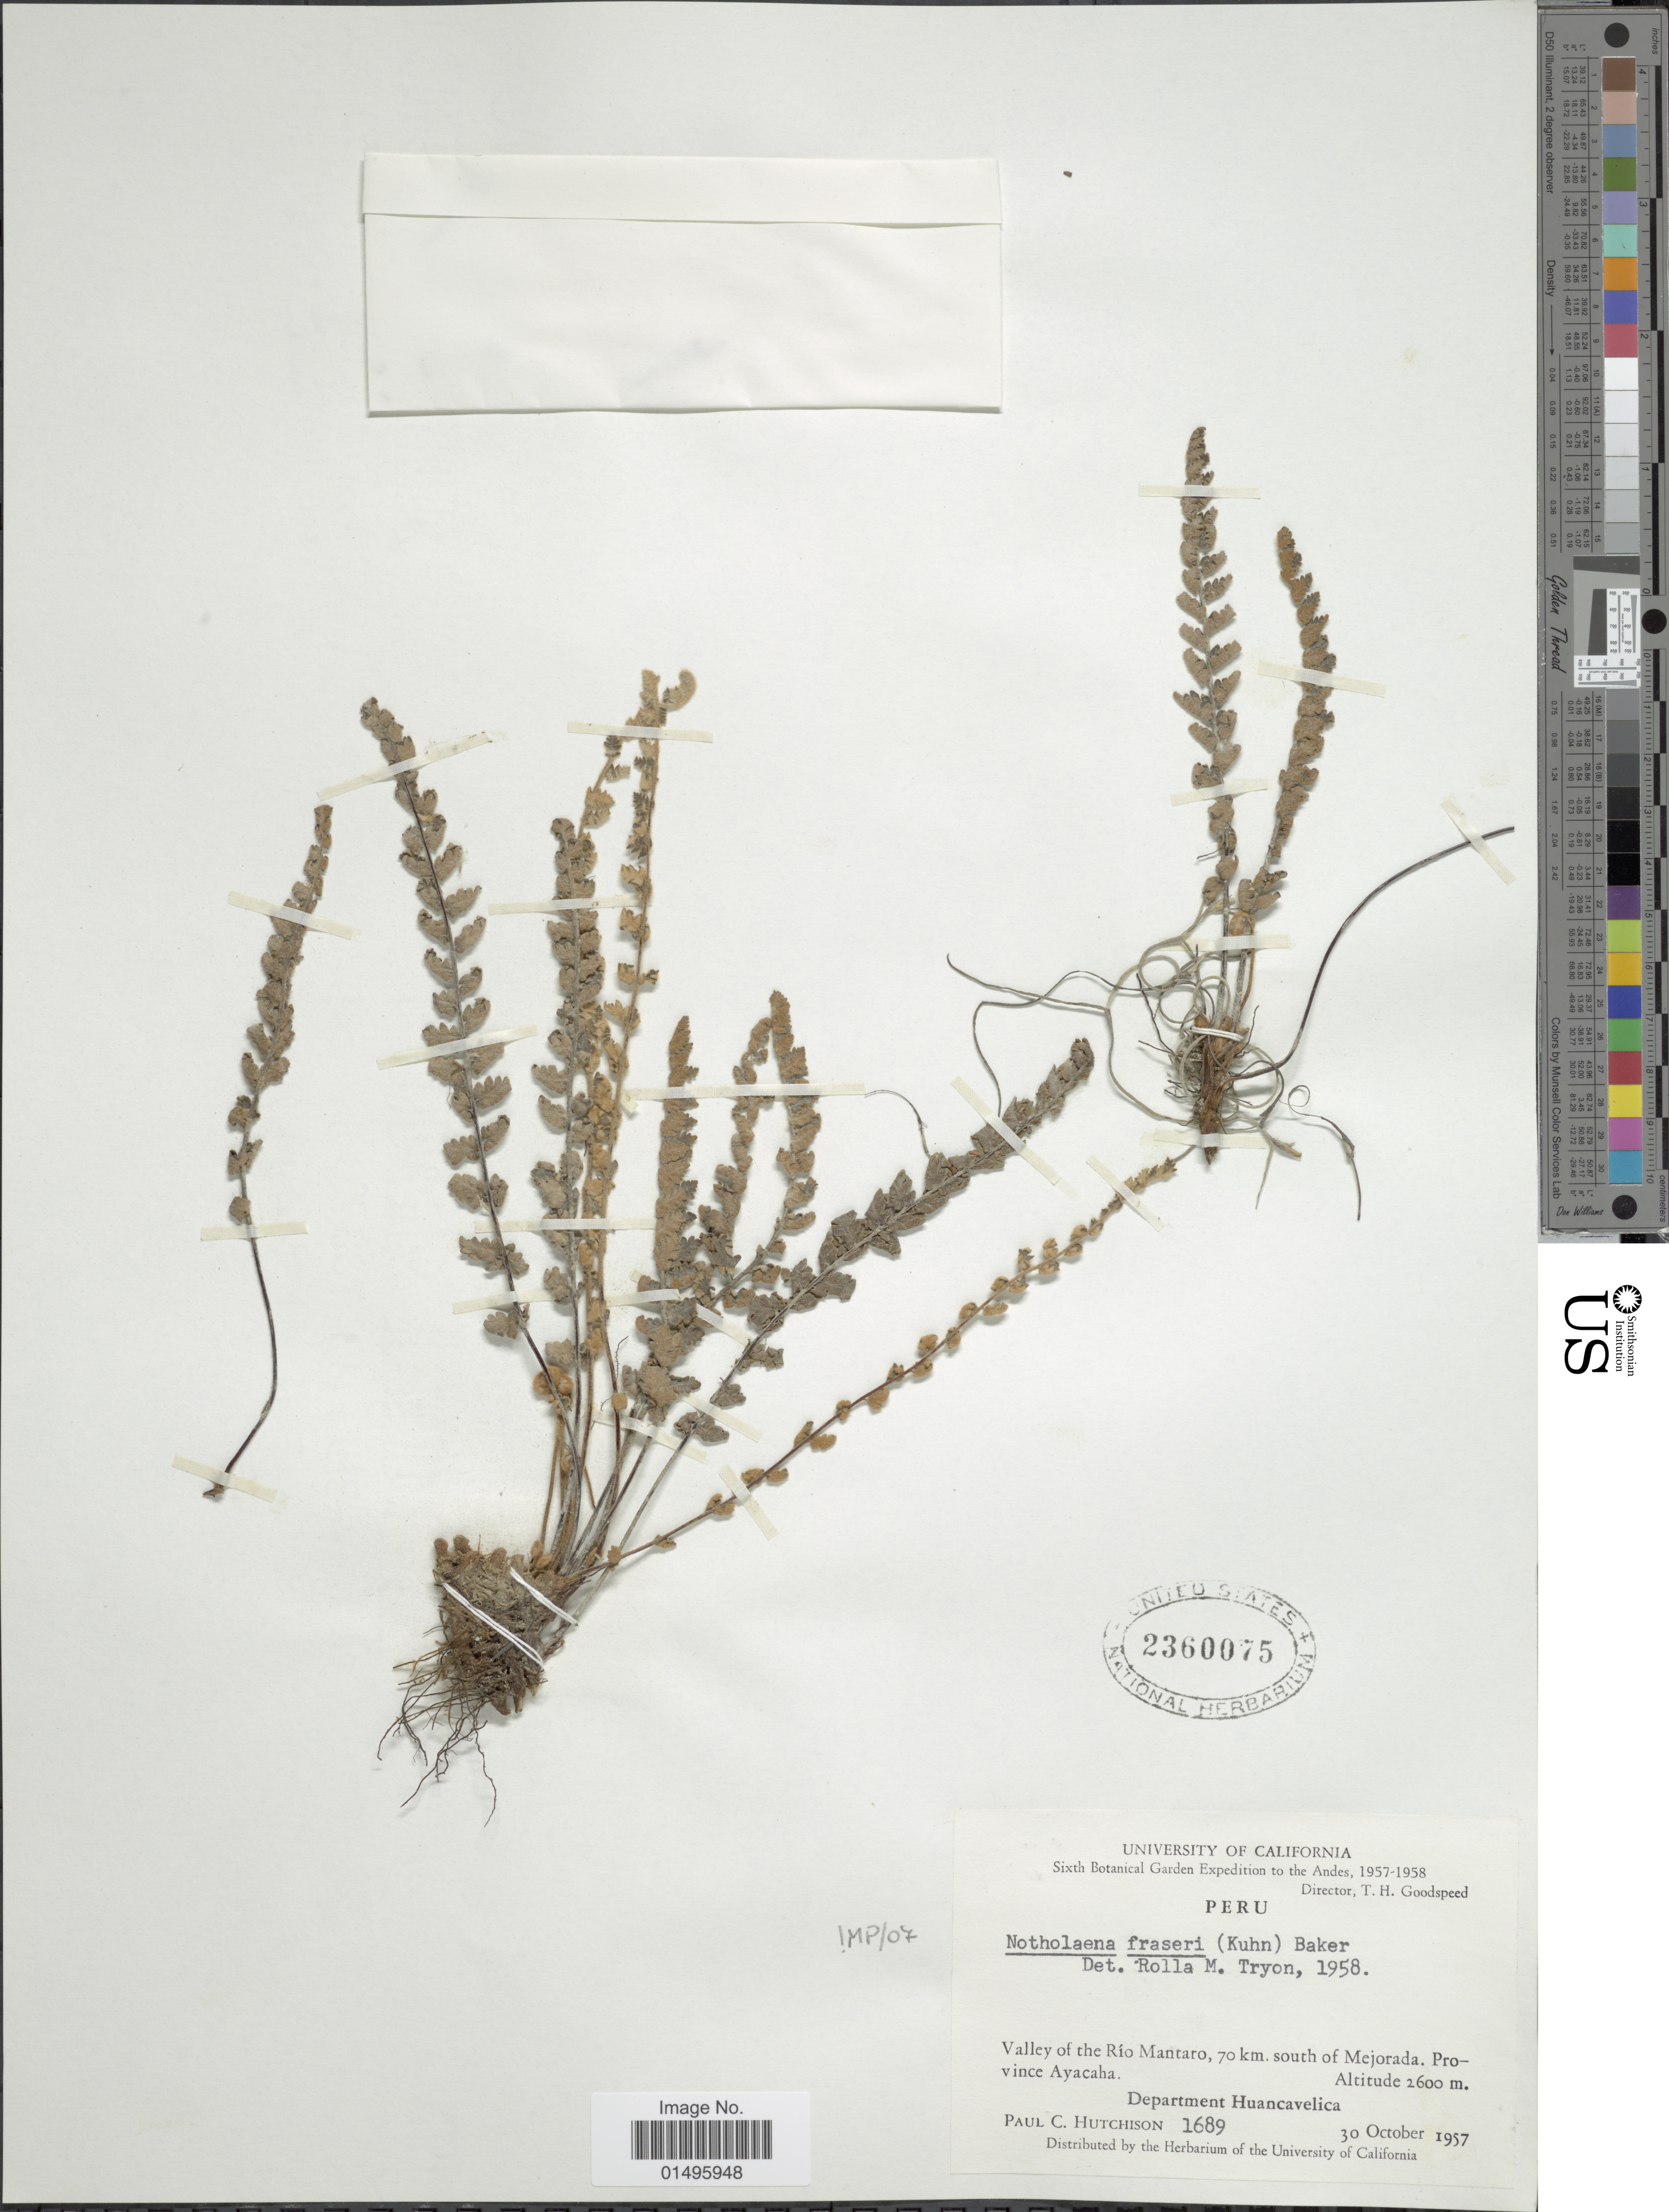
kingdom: Plantae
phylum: Tracheophyta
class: Polypodiopsida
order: Polypodiales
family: Pteridaceae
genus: Notholaena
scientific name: Notholaena fraseri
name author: (Mett.) Baker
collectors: P. C. Hutchison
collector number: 1689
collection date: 1957-10-30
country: Peru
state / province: Huancavelica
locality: Peru, Valley of the Rio Mantaro, 70 km. south of Mejorada. Province Ayacaha. Department Huancavelica.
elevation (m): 2600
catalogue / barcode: US 2360075